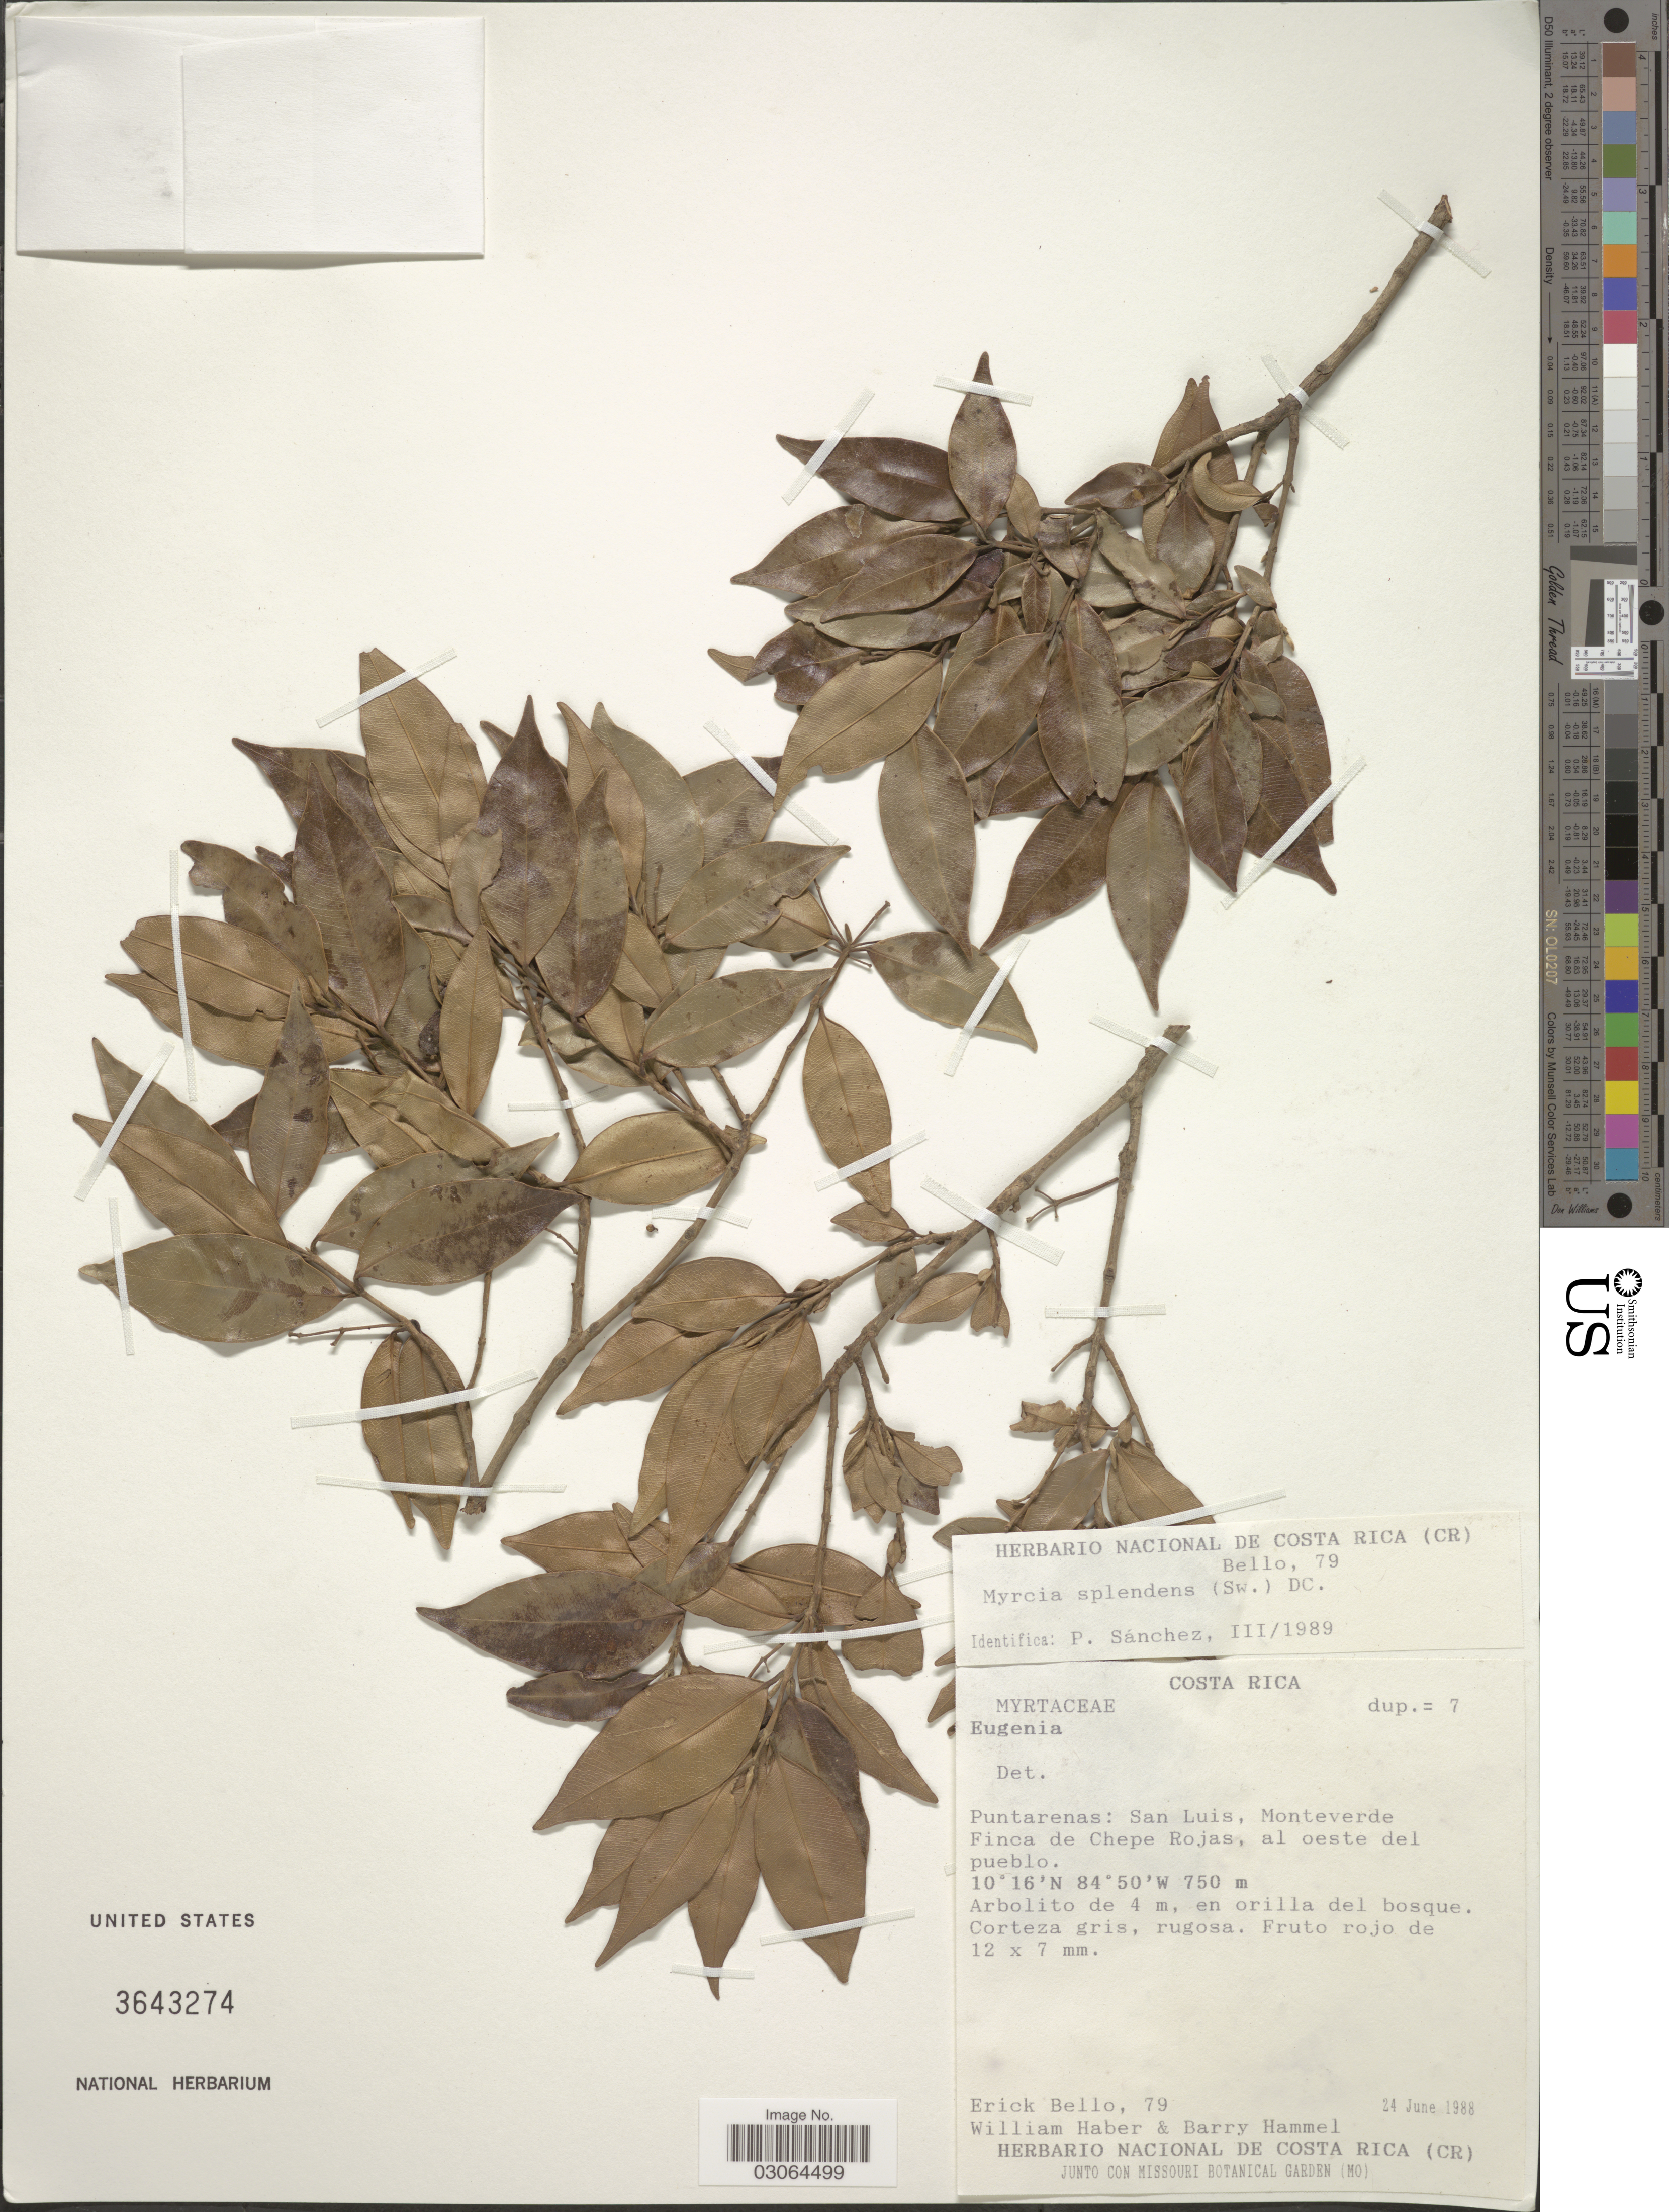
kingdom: Plantae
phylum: Tracheophyta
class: Magnoliopsida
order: Myrtales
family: Myrtaceae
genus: Myrcia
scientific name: Myrcia splendens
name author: (Sw.) DC.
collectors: E. Bello C., W. Haber & B. Hammel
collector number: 79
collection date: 1988-06-24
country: Costa Rica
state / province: Puntarenas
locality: San Luis, Monteverde Finca de Chepe Rojas, al oeste del pueblo.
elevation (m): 750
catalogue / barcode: US 3643274